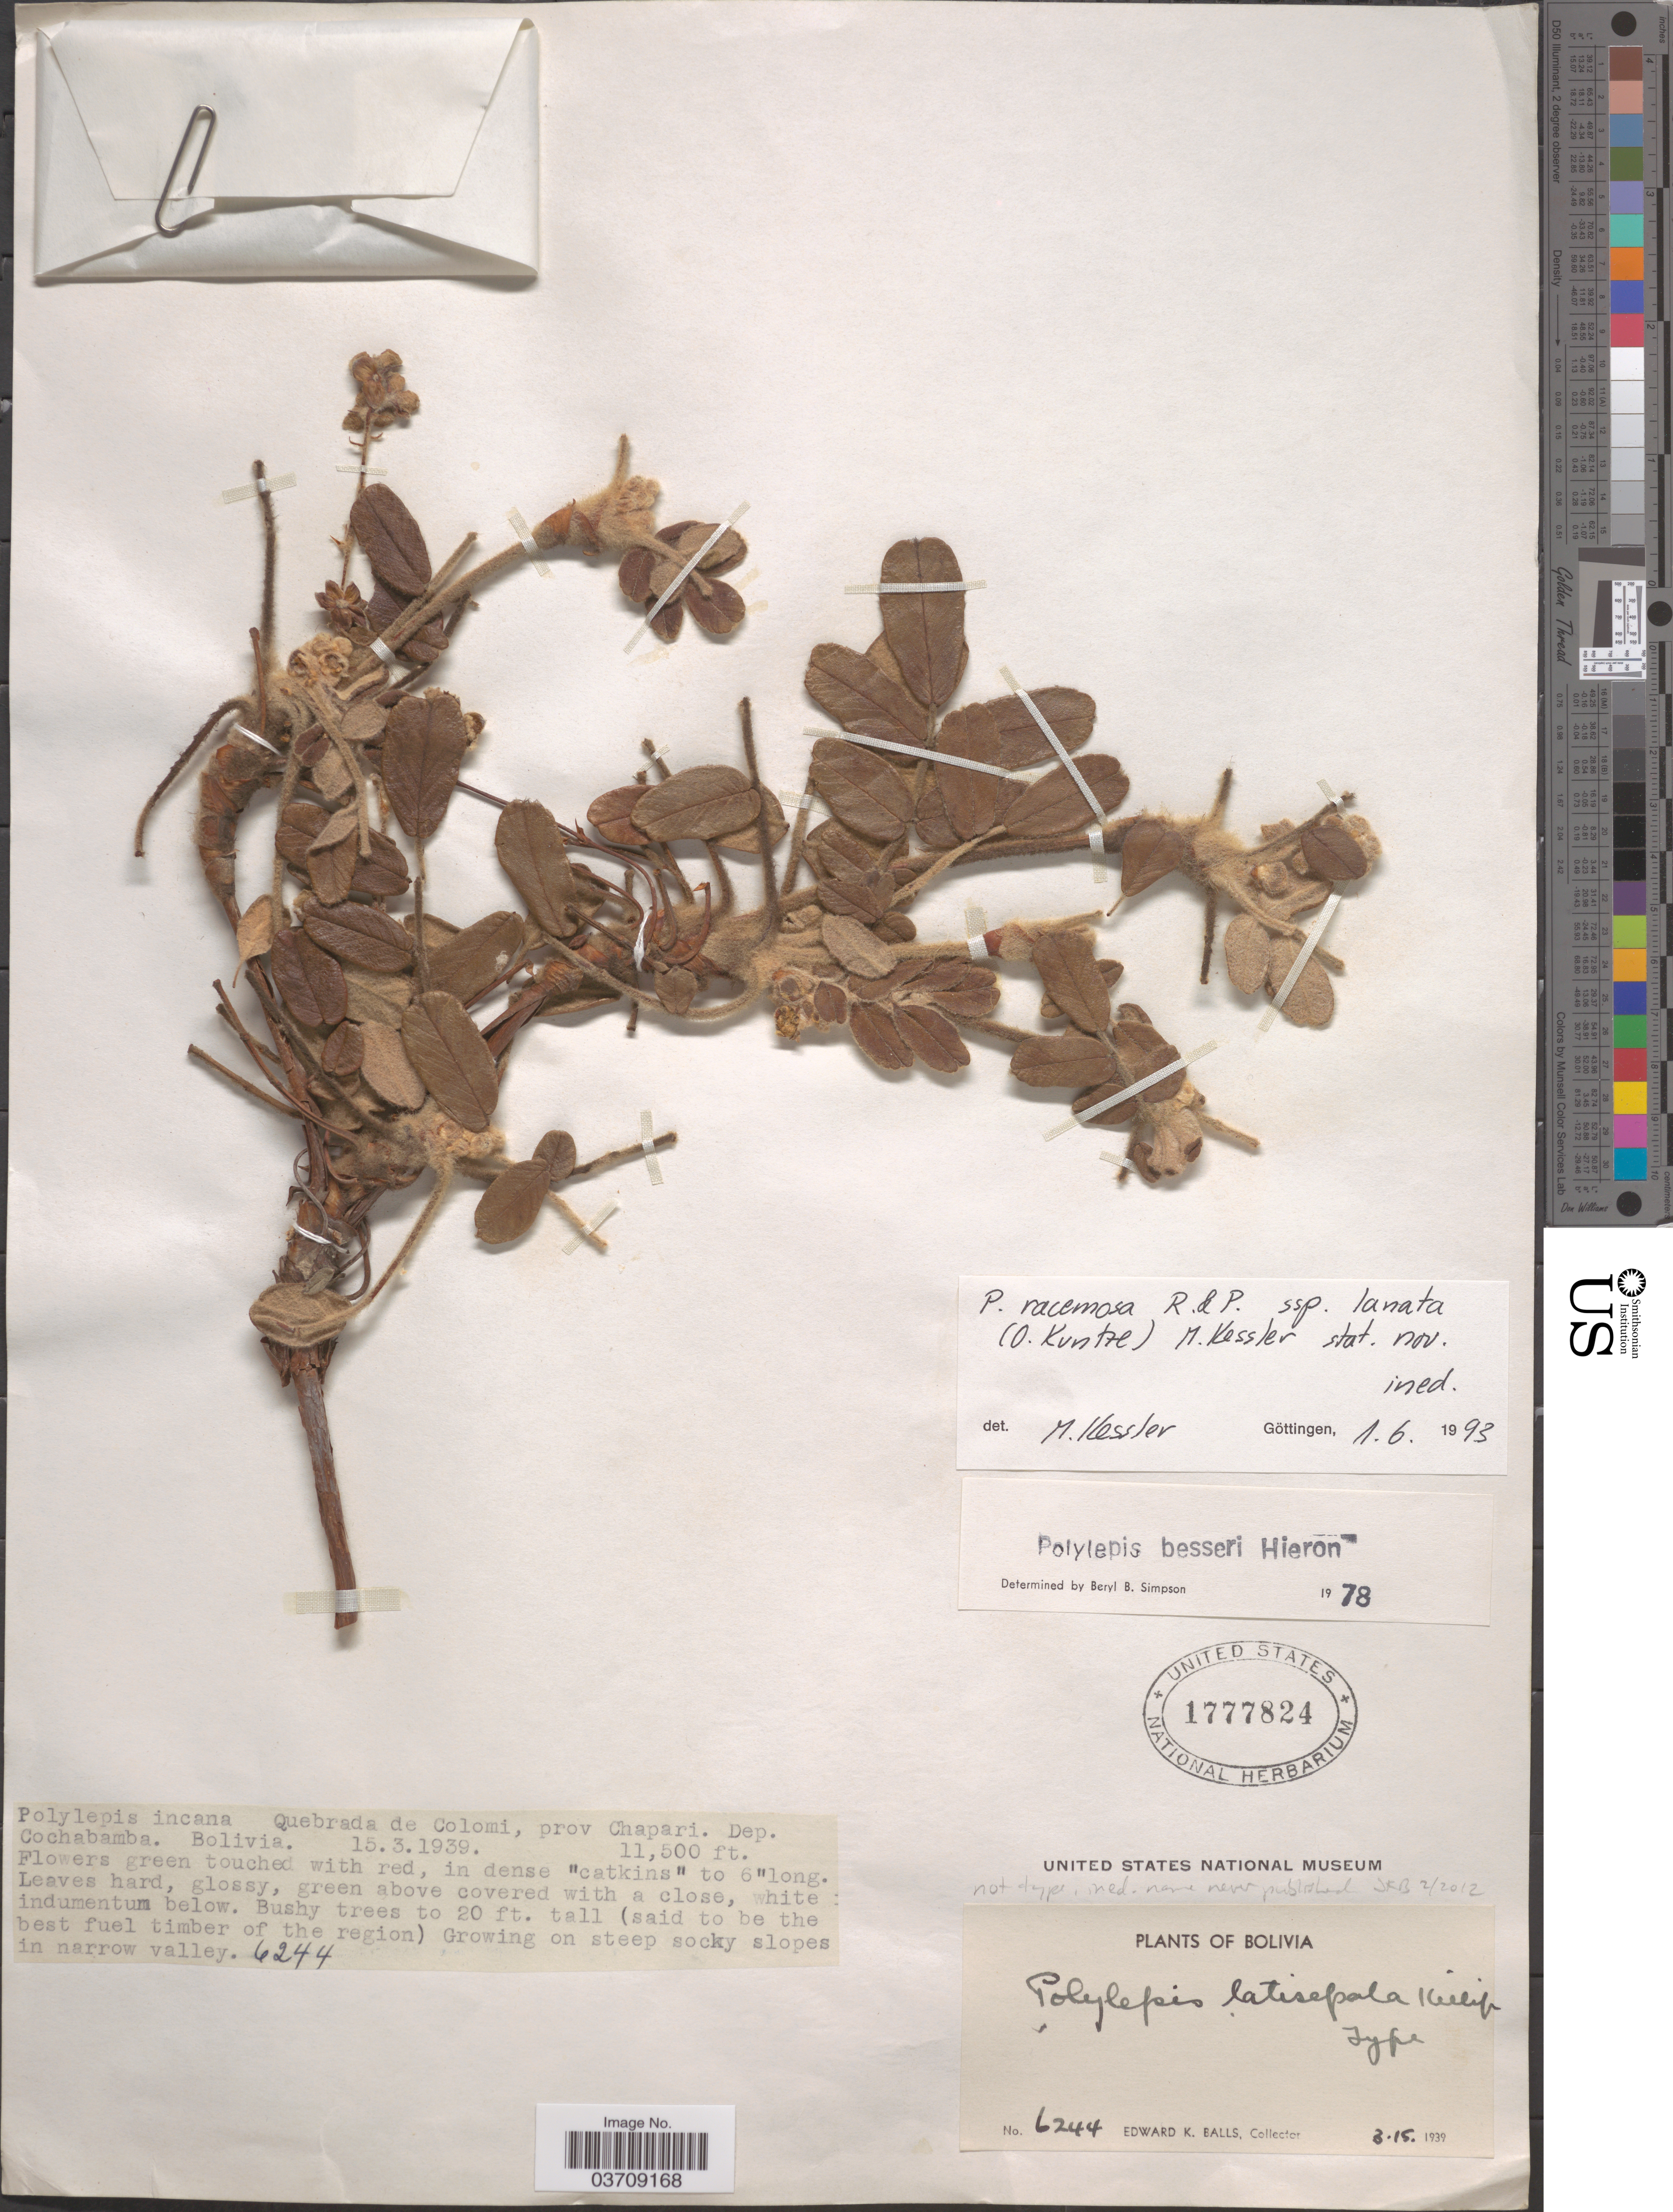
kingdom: Plantae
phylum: Tracheophyta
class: Magnoliopsida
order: Rosales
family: Rosaceae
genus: Polylepis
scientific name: Polylepis racemosa subsp. lanata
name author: (Kuntze) M. Kessler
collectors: E. K. Balls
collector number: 6244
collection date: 1939-03-15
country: Bolivia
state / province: Cochabamba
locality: Quebrada de Colomi, prov. Chapari. Dep. Cochabamba.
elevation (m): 3505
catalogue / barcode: US 1777824